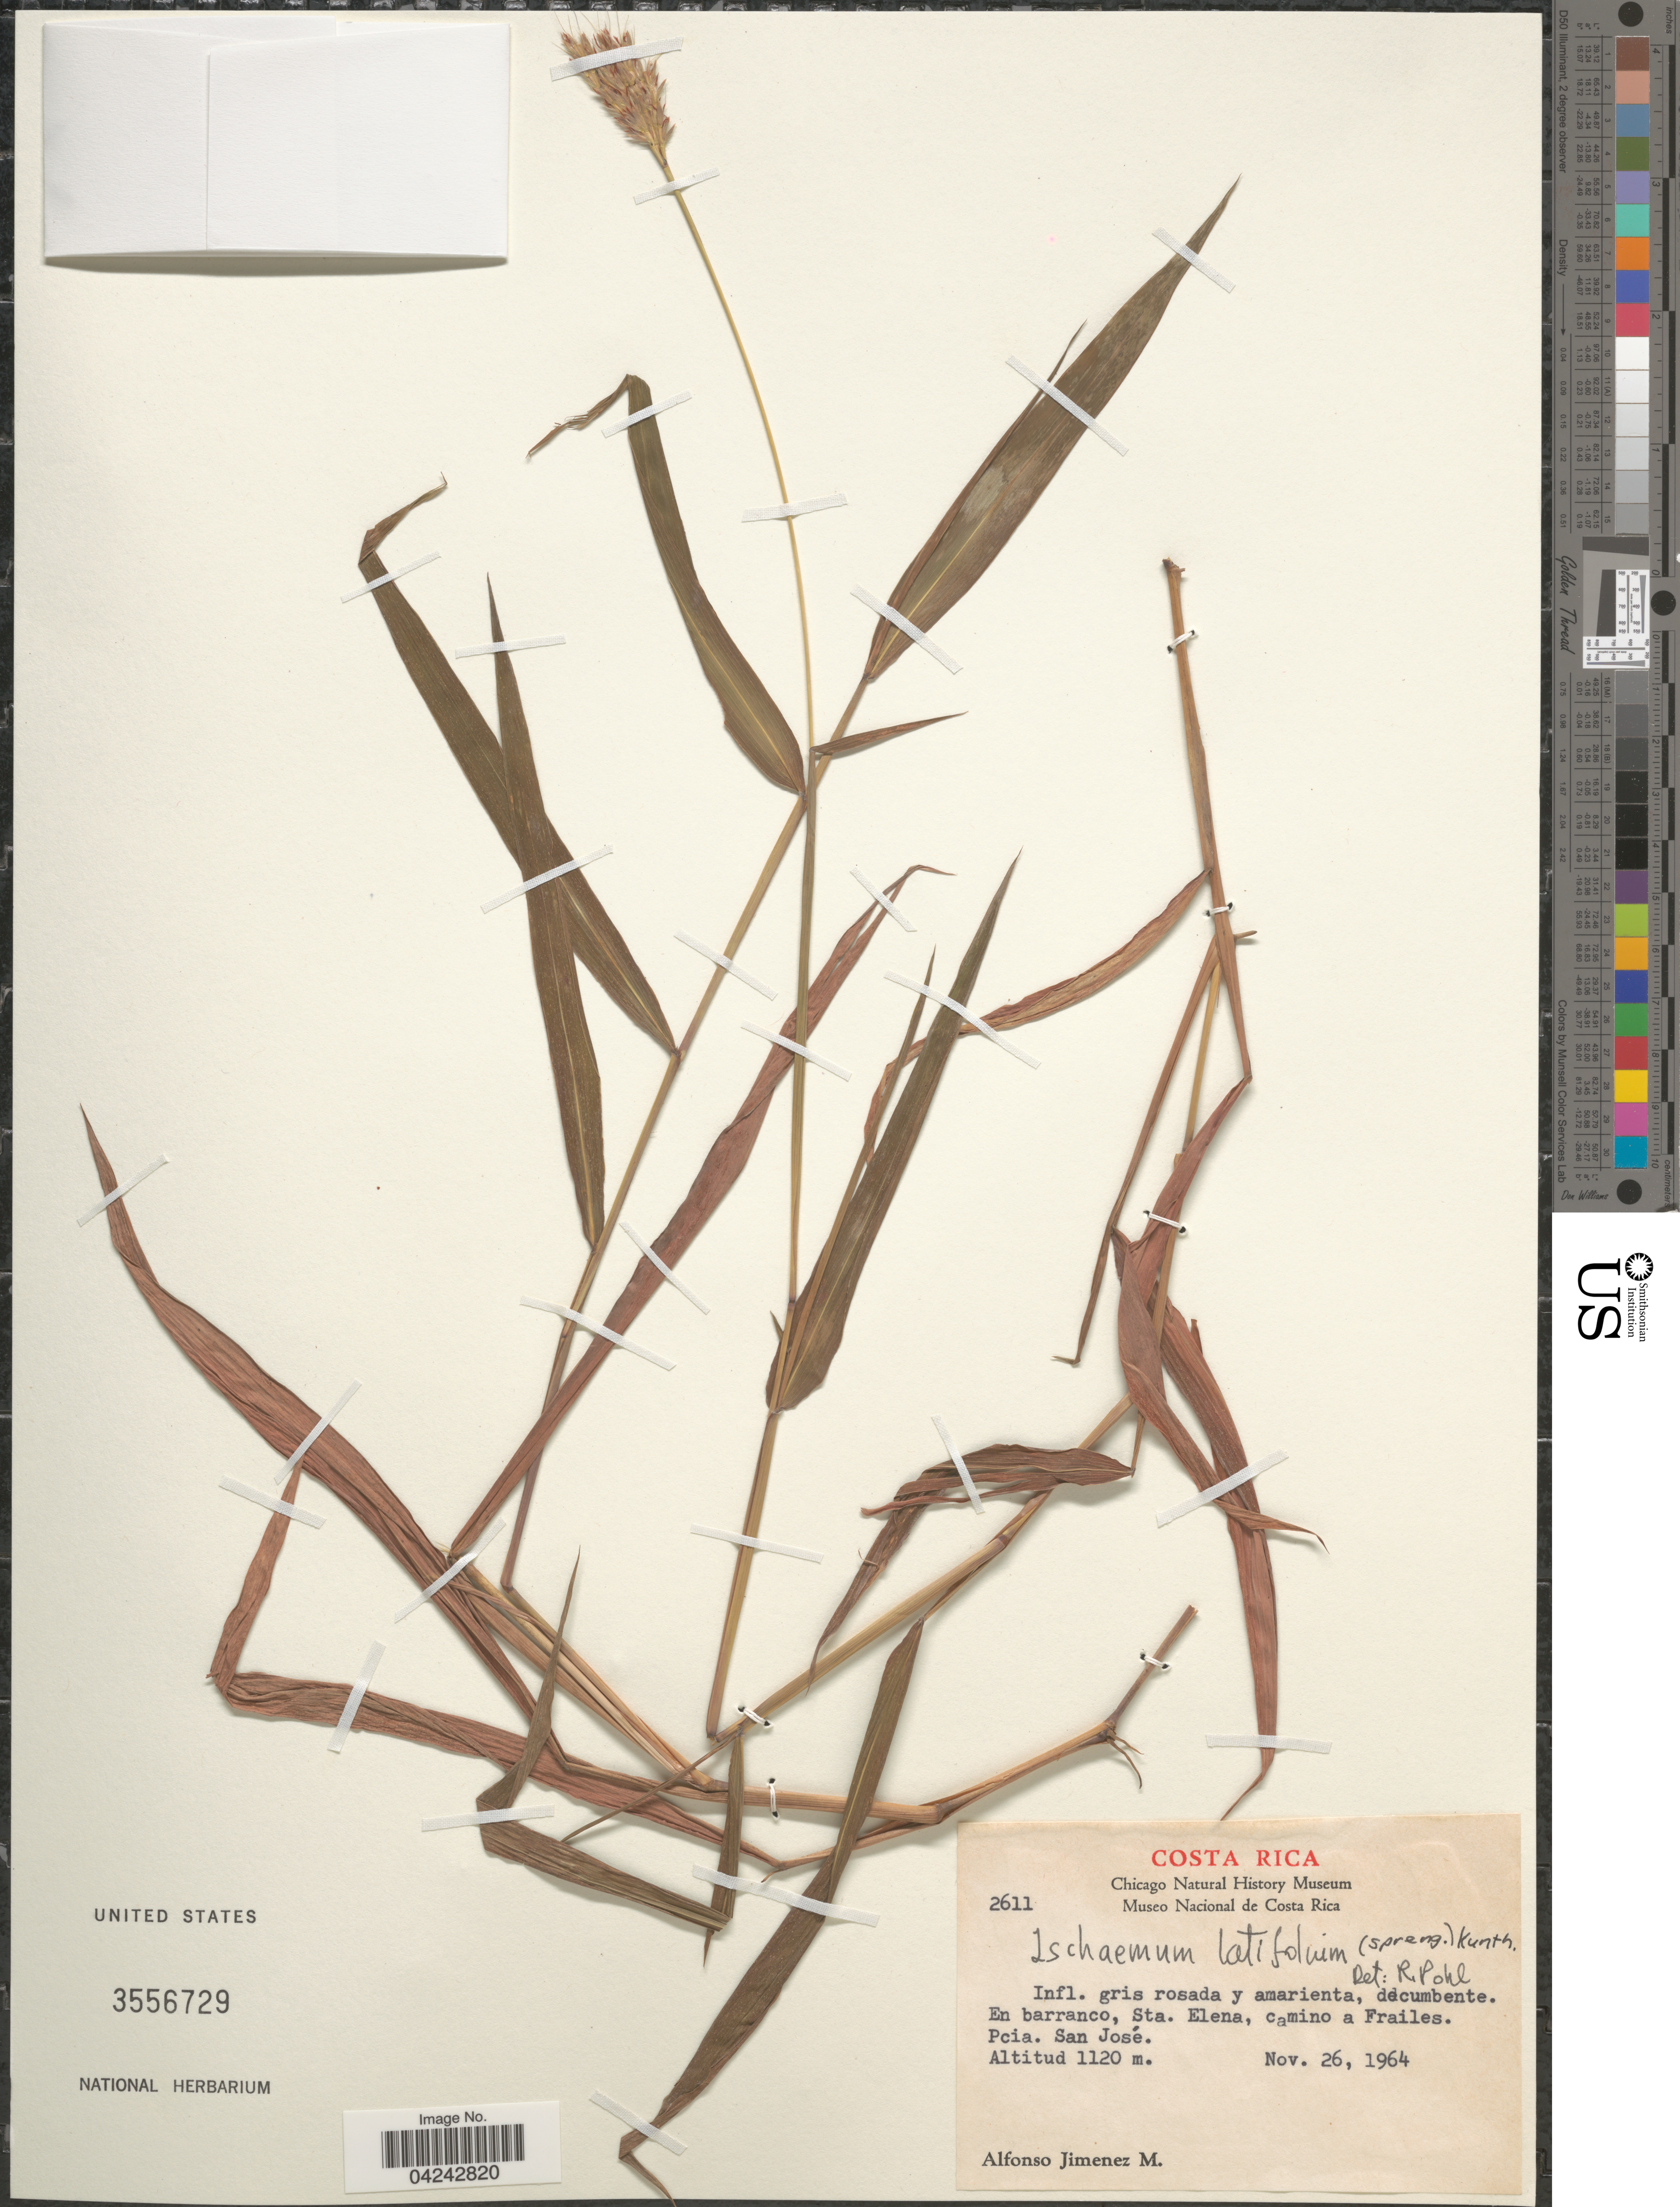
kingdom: Plantae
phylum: Tracheophyta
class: Liliopsida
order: Poales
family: Poaceae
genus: Ischaemum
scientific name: Ischaemum latifolium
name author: (Spreng.) Kunth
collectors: A. Jimenez M.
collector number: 2611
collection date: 1964-11-26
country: Costa Rica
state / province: San José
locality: En barranco, Sta. Elena, camino a Frailes.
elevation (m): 1120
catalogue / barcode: US 3556729